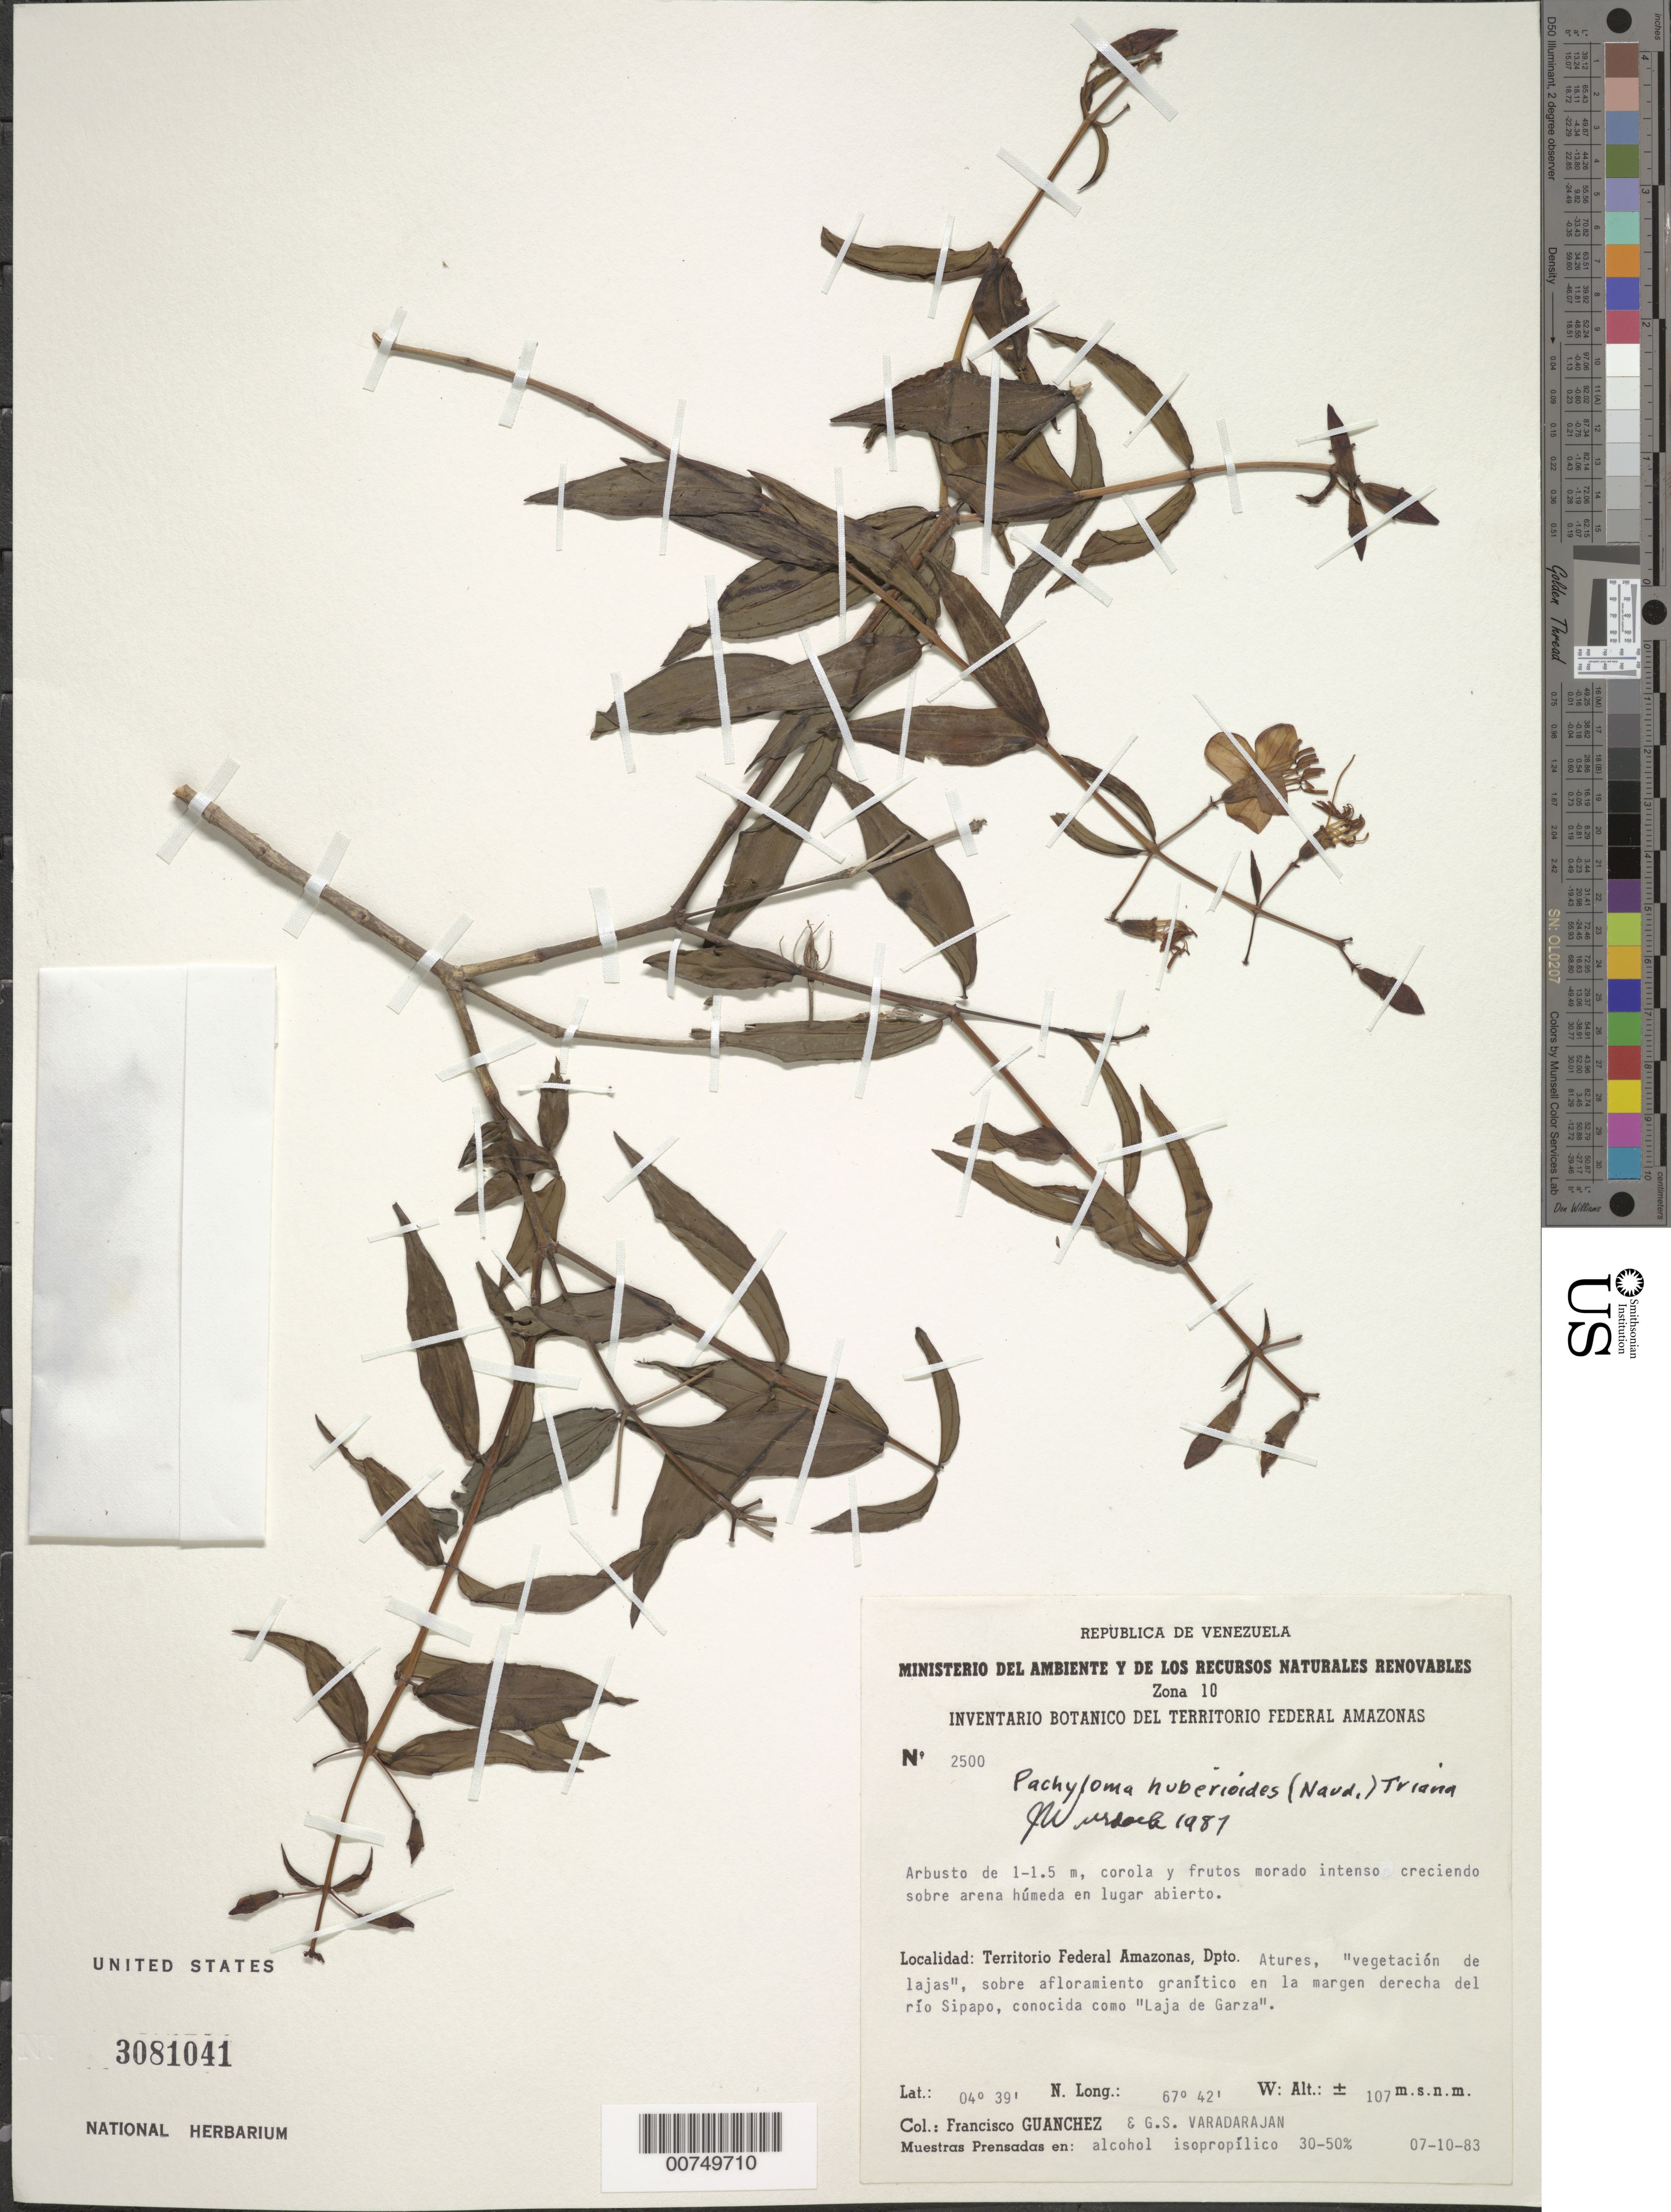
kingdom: Plantae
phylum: Tracheophyta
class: Magnoliopsida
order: Myrtales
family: Melastomataceae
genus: Pachyloma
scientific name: Pachyloma huberioides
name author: (Naudin) Triana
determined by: Wurdack, John J., (US), US (UNITED STATES)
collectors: F. Guánchez M. & G. S. Varadarajan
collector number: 2500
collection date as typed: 7-Oct-83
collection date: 1983-10-07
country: Venezuela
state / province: Amazonas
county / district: Atures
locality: Río Sipapo, Laja de Garza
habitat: Growing on sand, wet area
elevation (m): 107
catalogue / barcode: US 3081041